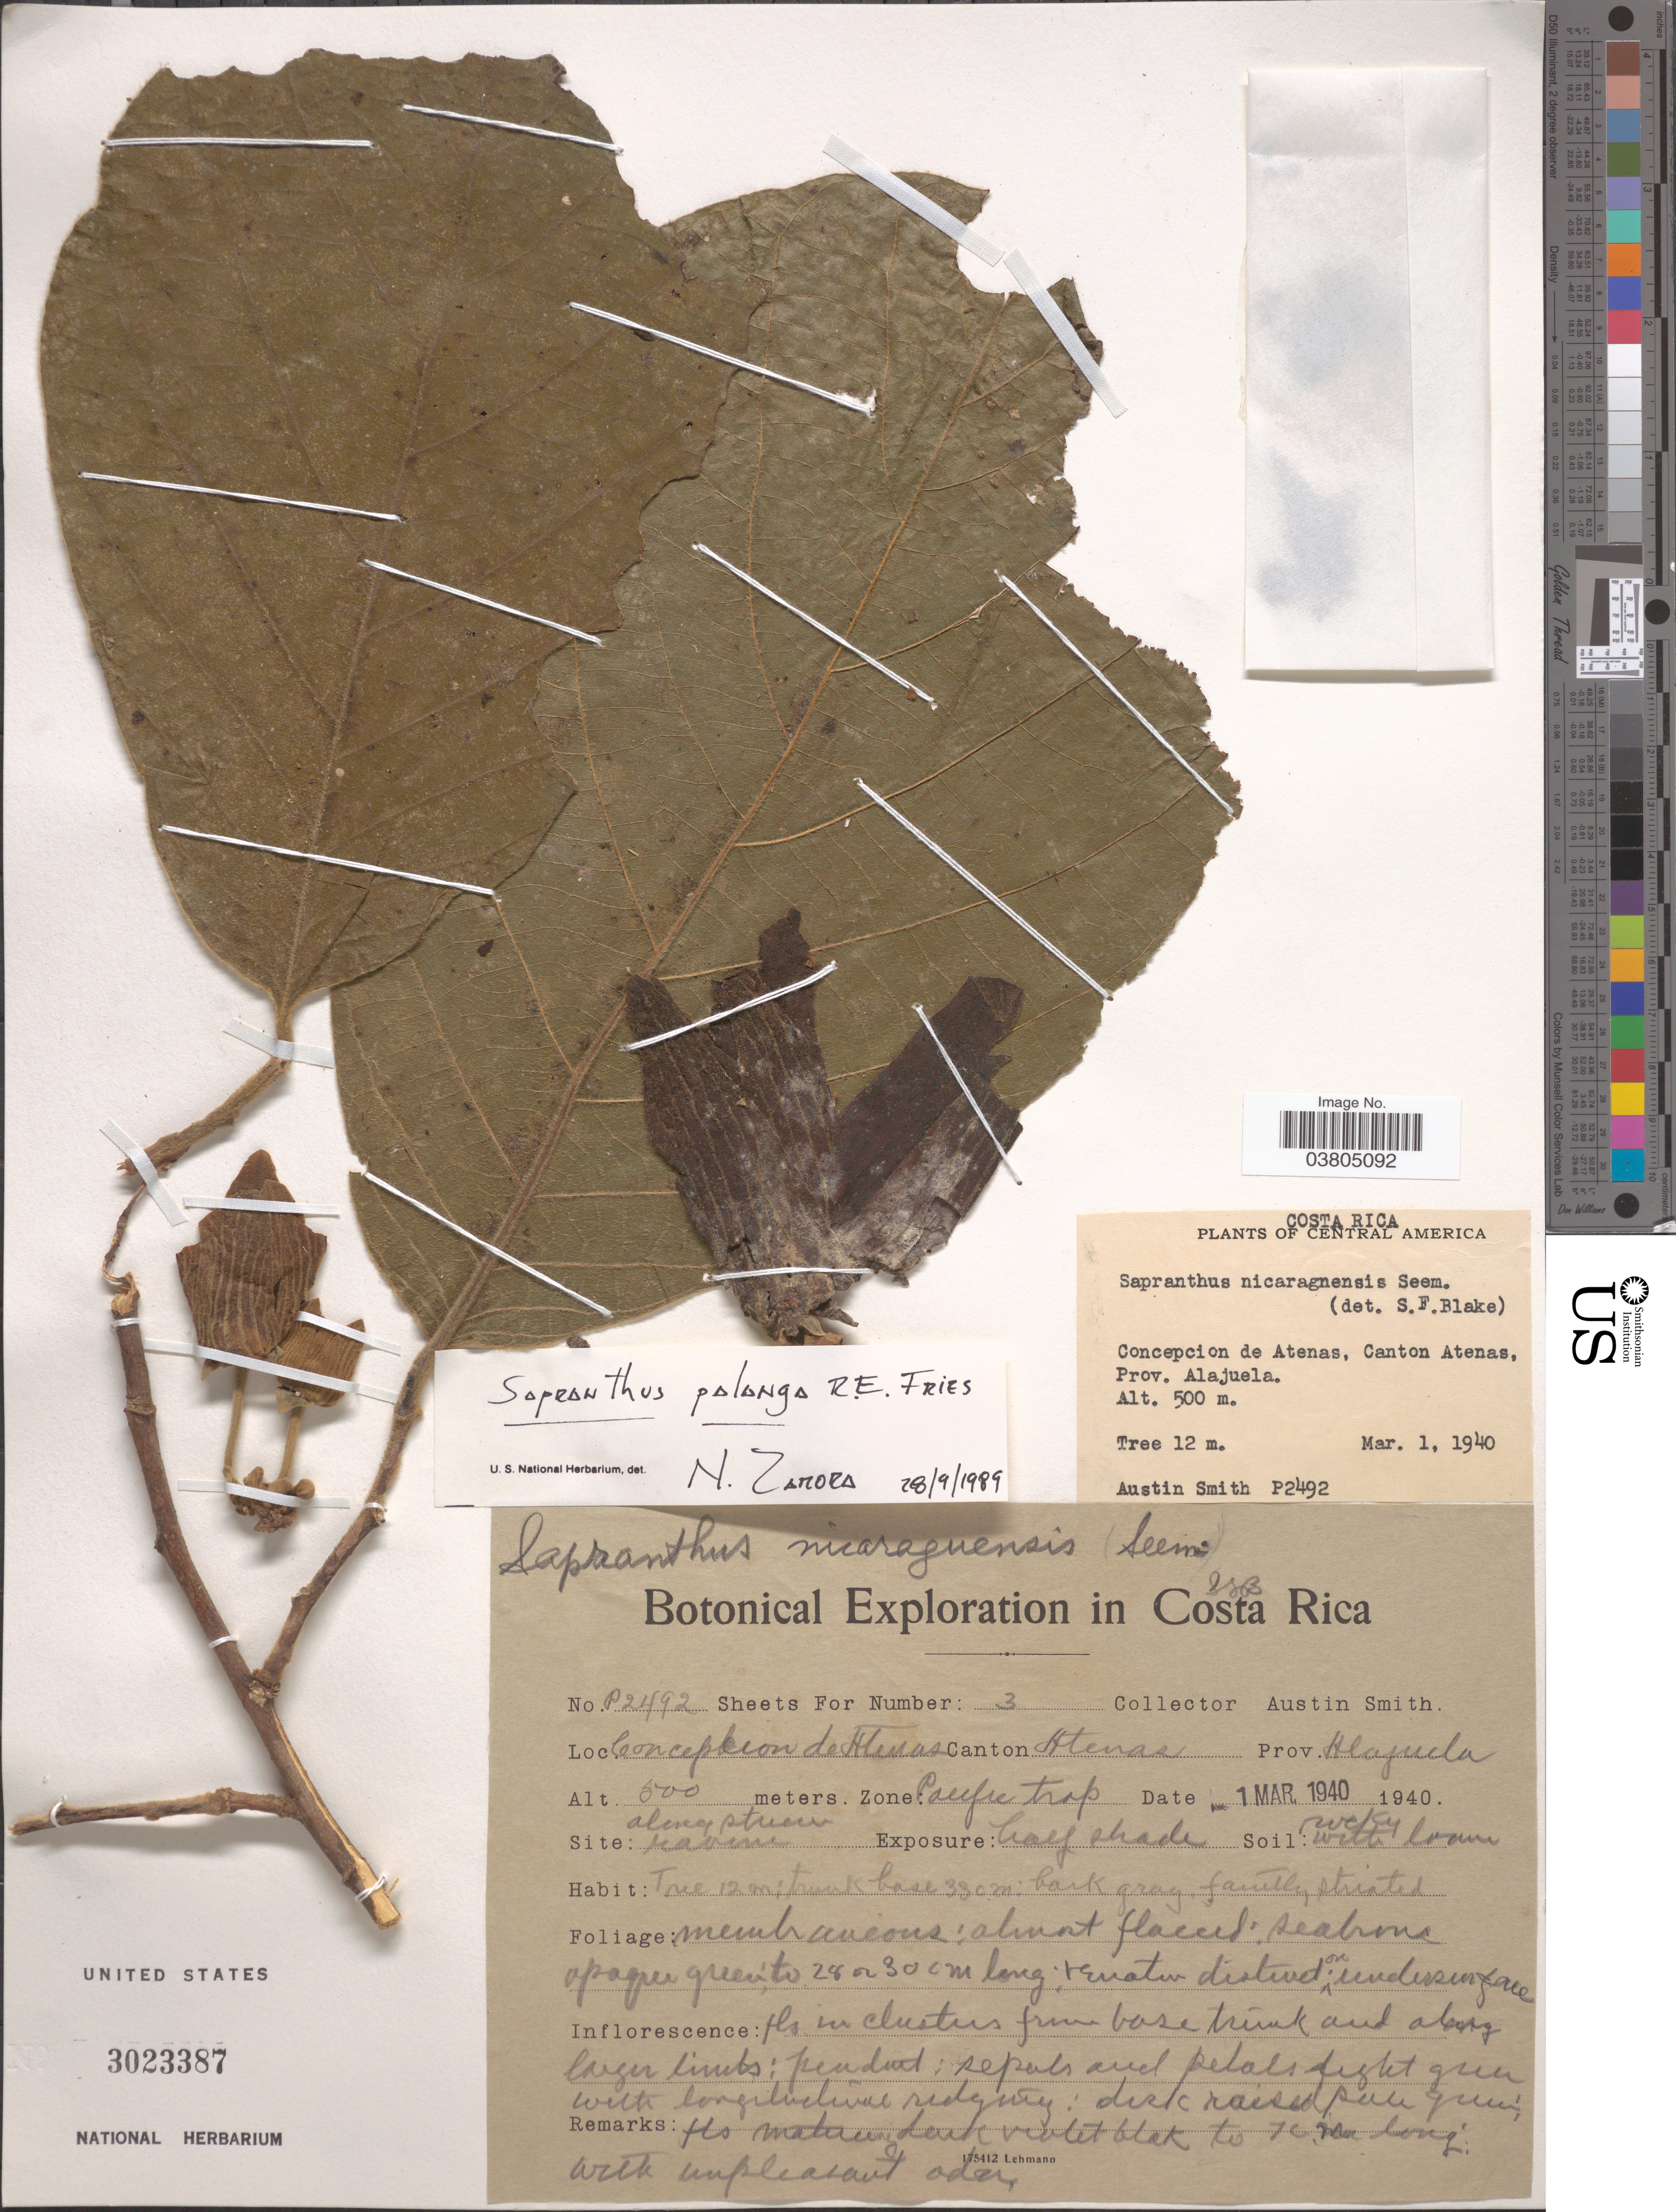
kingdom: Plantae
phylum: Tracheophyta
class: Magnoliopsida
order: Magnoliales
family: Annonaceae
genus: Sapranthus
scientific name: Sapranthus palanga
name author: R.E. Fr.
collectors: Aust P. Smith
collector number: P2492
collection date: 1940-03-01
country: Costa Rica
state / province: Alajuela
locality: Concepcion de Atenas, Canton Atenas. Zone: Pacific trap.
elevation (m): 500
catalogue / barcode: US 3023387